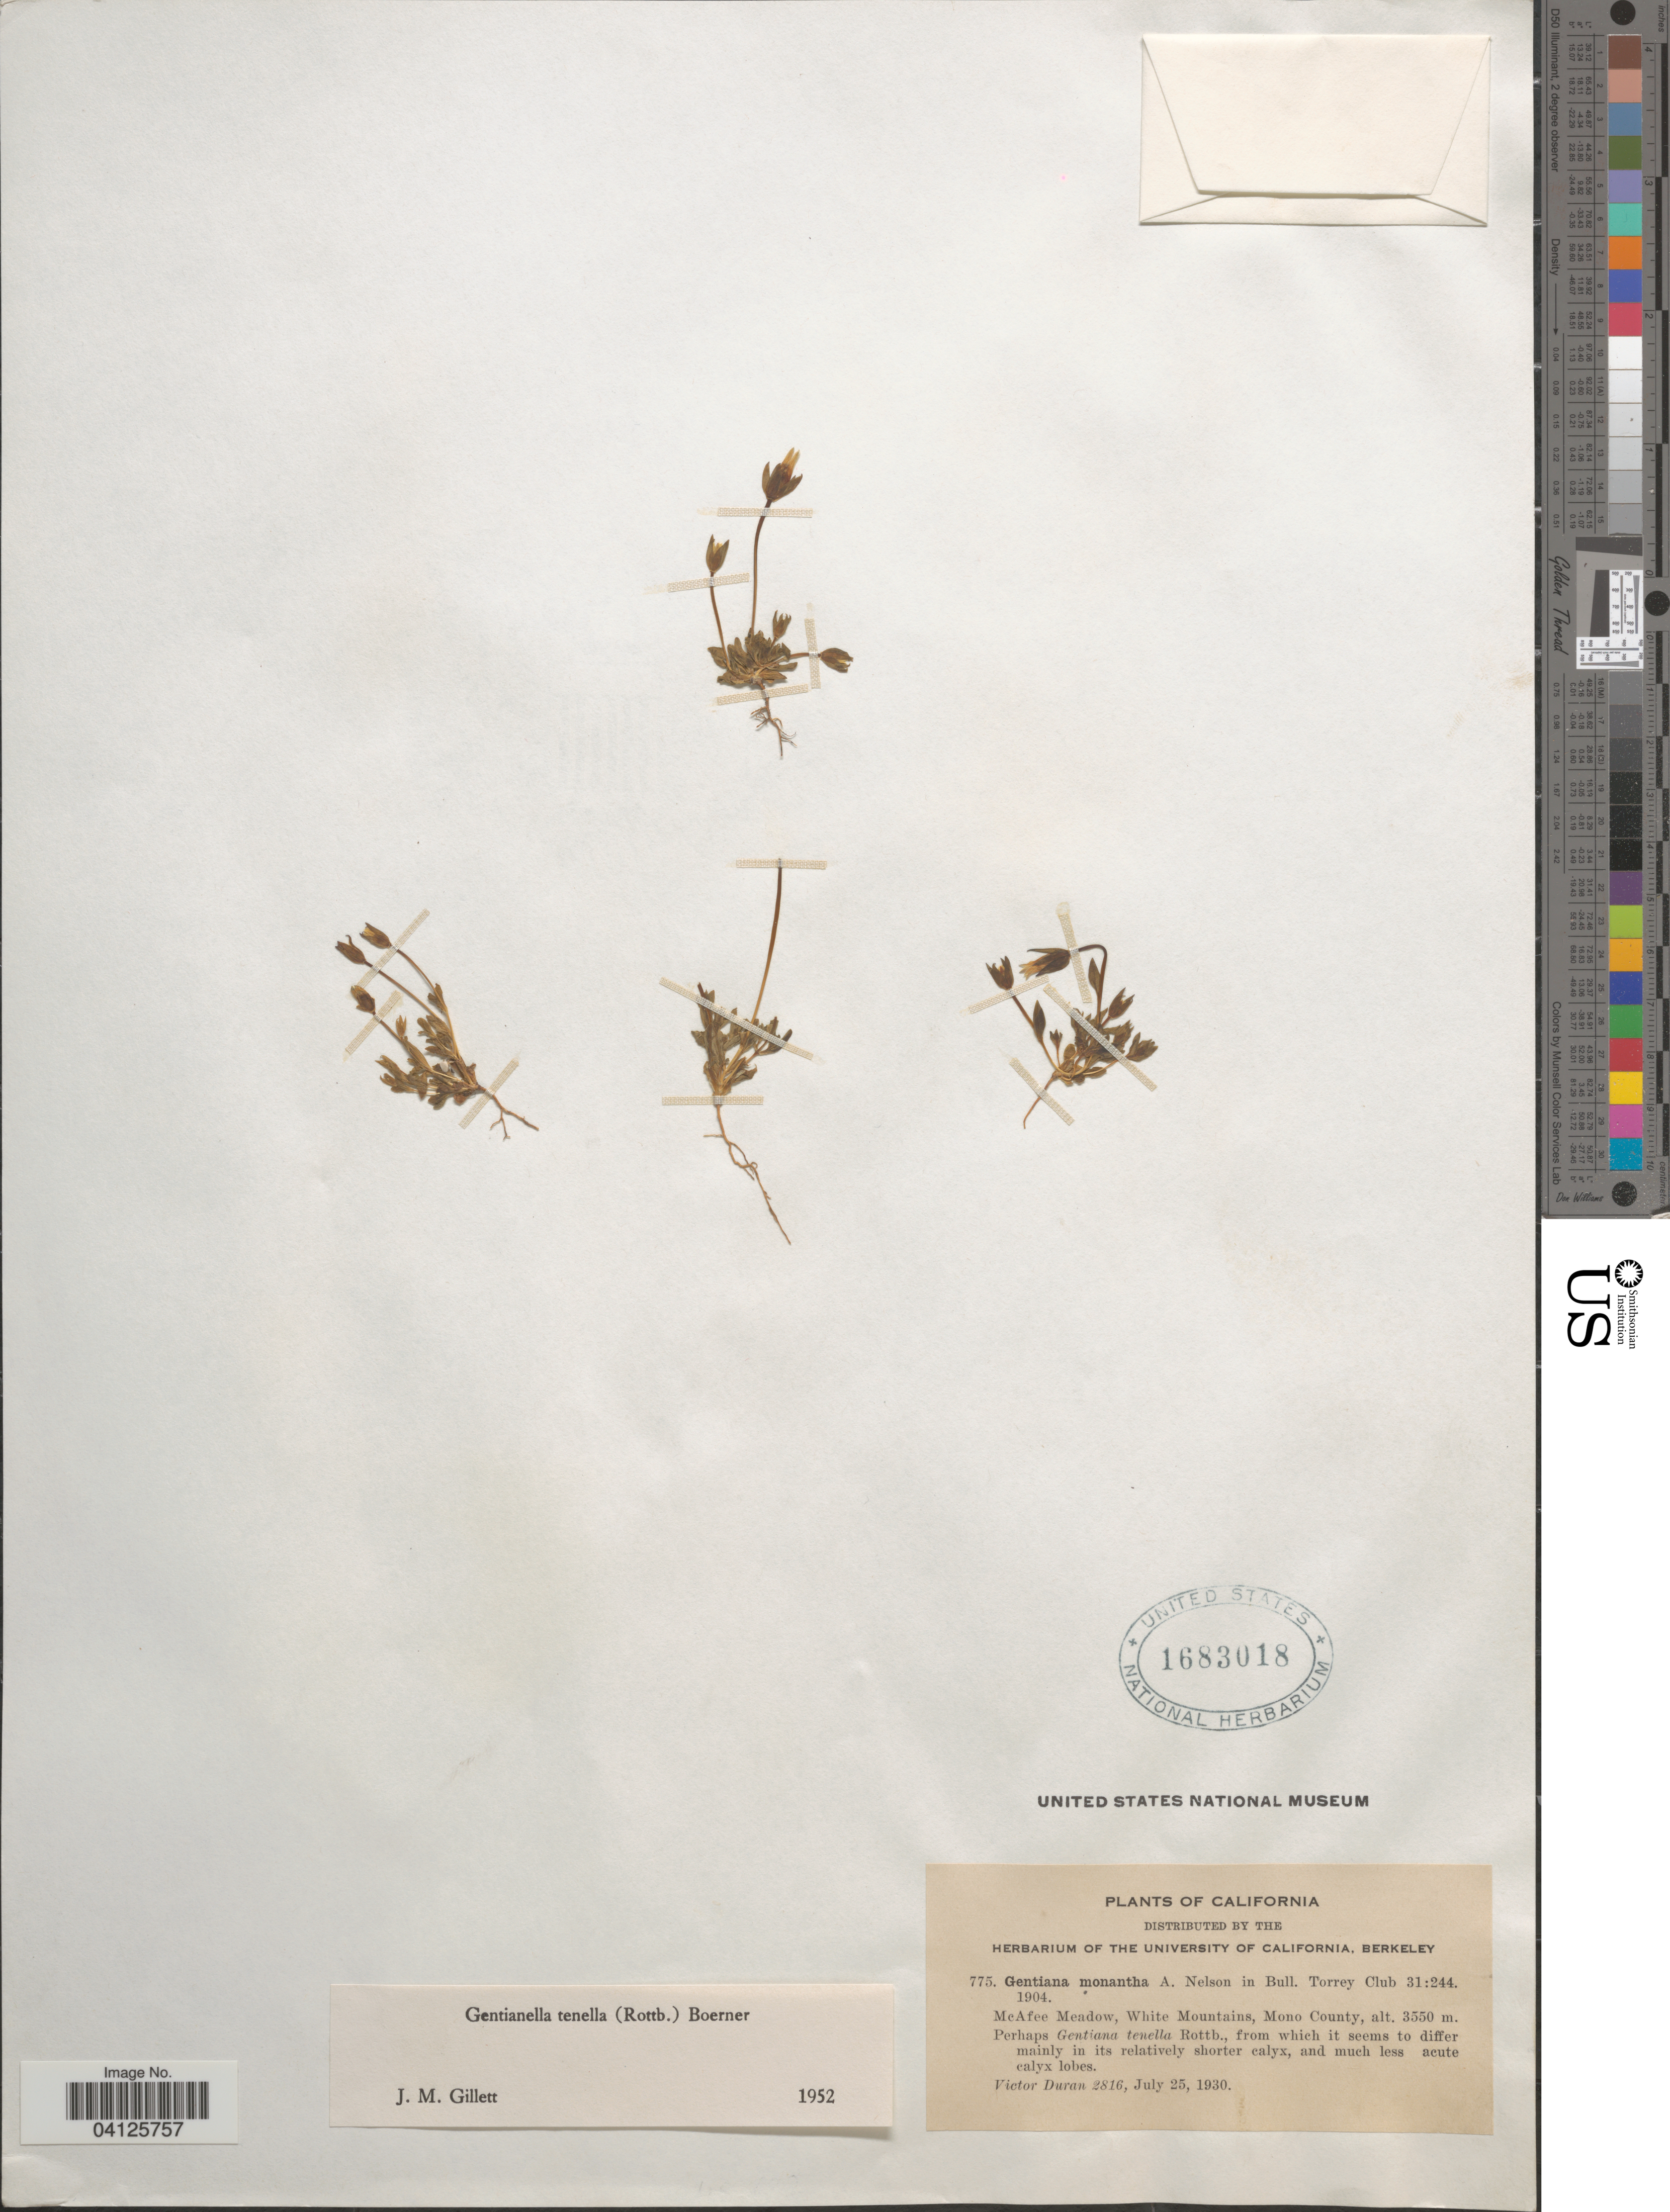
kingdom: Plantae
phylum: Tracheophyta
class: Magnoliopsida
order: Gentianales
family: Gentianaceae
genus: Gentianella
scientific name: Gentianella tenella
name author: (Rottb.) Börner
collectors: V. Duran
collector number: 2816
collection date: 1930-07-25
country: United States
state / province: California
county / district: Mono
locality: McAfee Meadow, White Mountains, Mono County.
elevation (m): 3550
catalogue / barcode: US 1683018